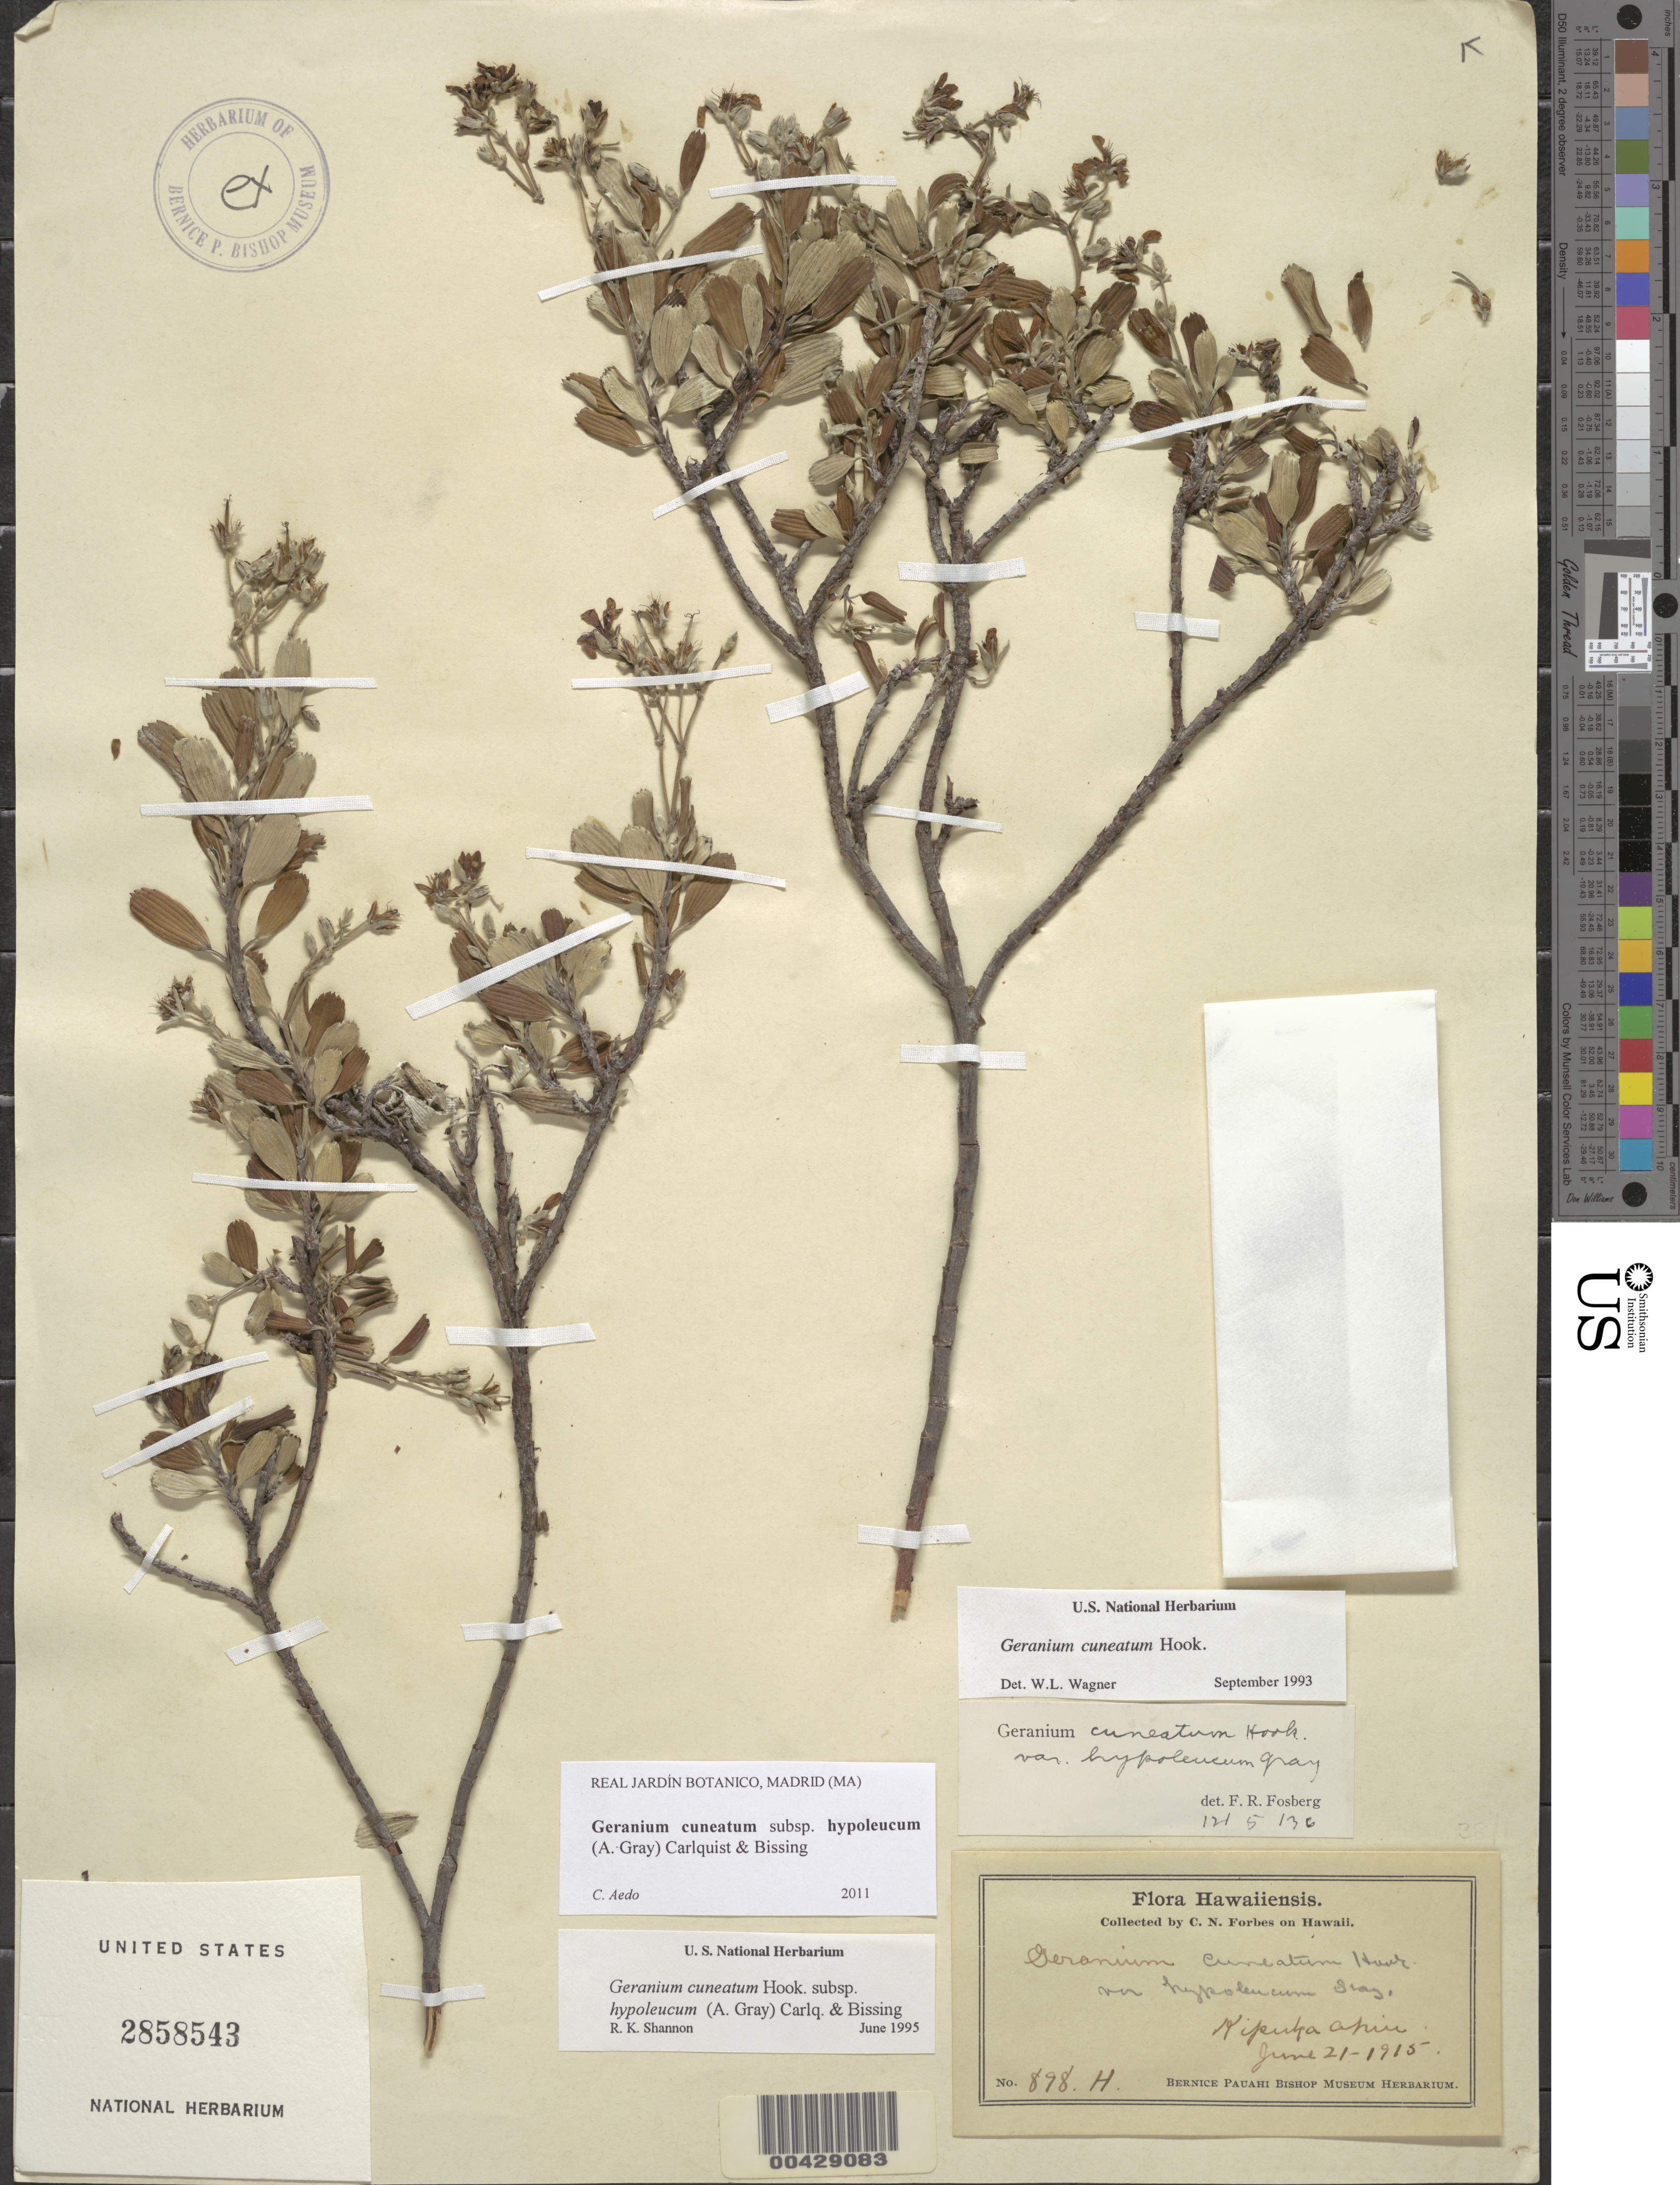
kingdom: Plantae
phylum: Tracheophyta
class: Magnoliopsida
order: Geraniales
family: Geraniaceae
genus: Geranium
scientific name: Geranium cuneatum subsp. hypoleucum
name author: (A. Gray) Carlquist & Bissing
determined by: Aedo, C.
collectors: C. N. Forbes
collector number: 898.H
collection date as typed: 21 Jun 1915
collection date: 1915-06-21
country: United States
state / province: Hawaii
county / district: Hawaii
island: Hawaii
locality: Kipuka Ahiu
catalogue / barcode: US 2858543